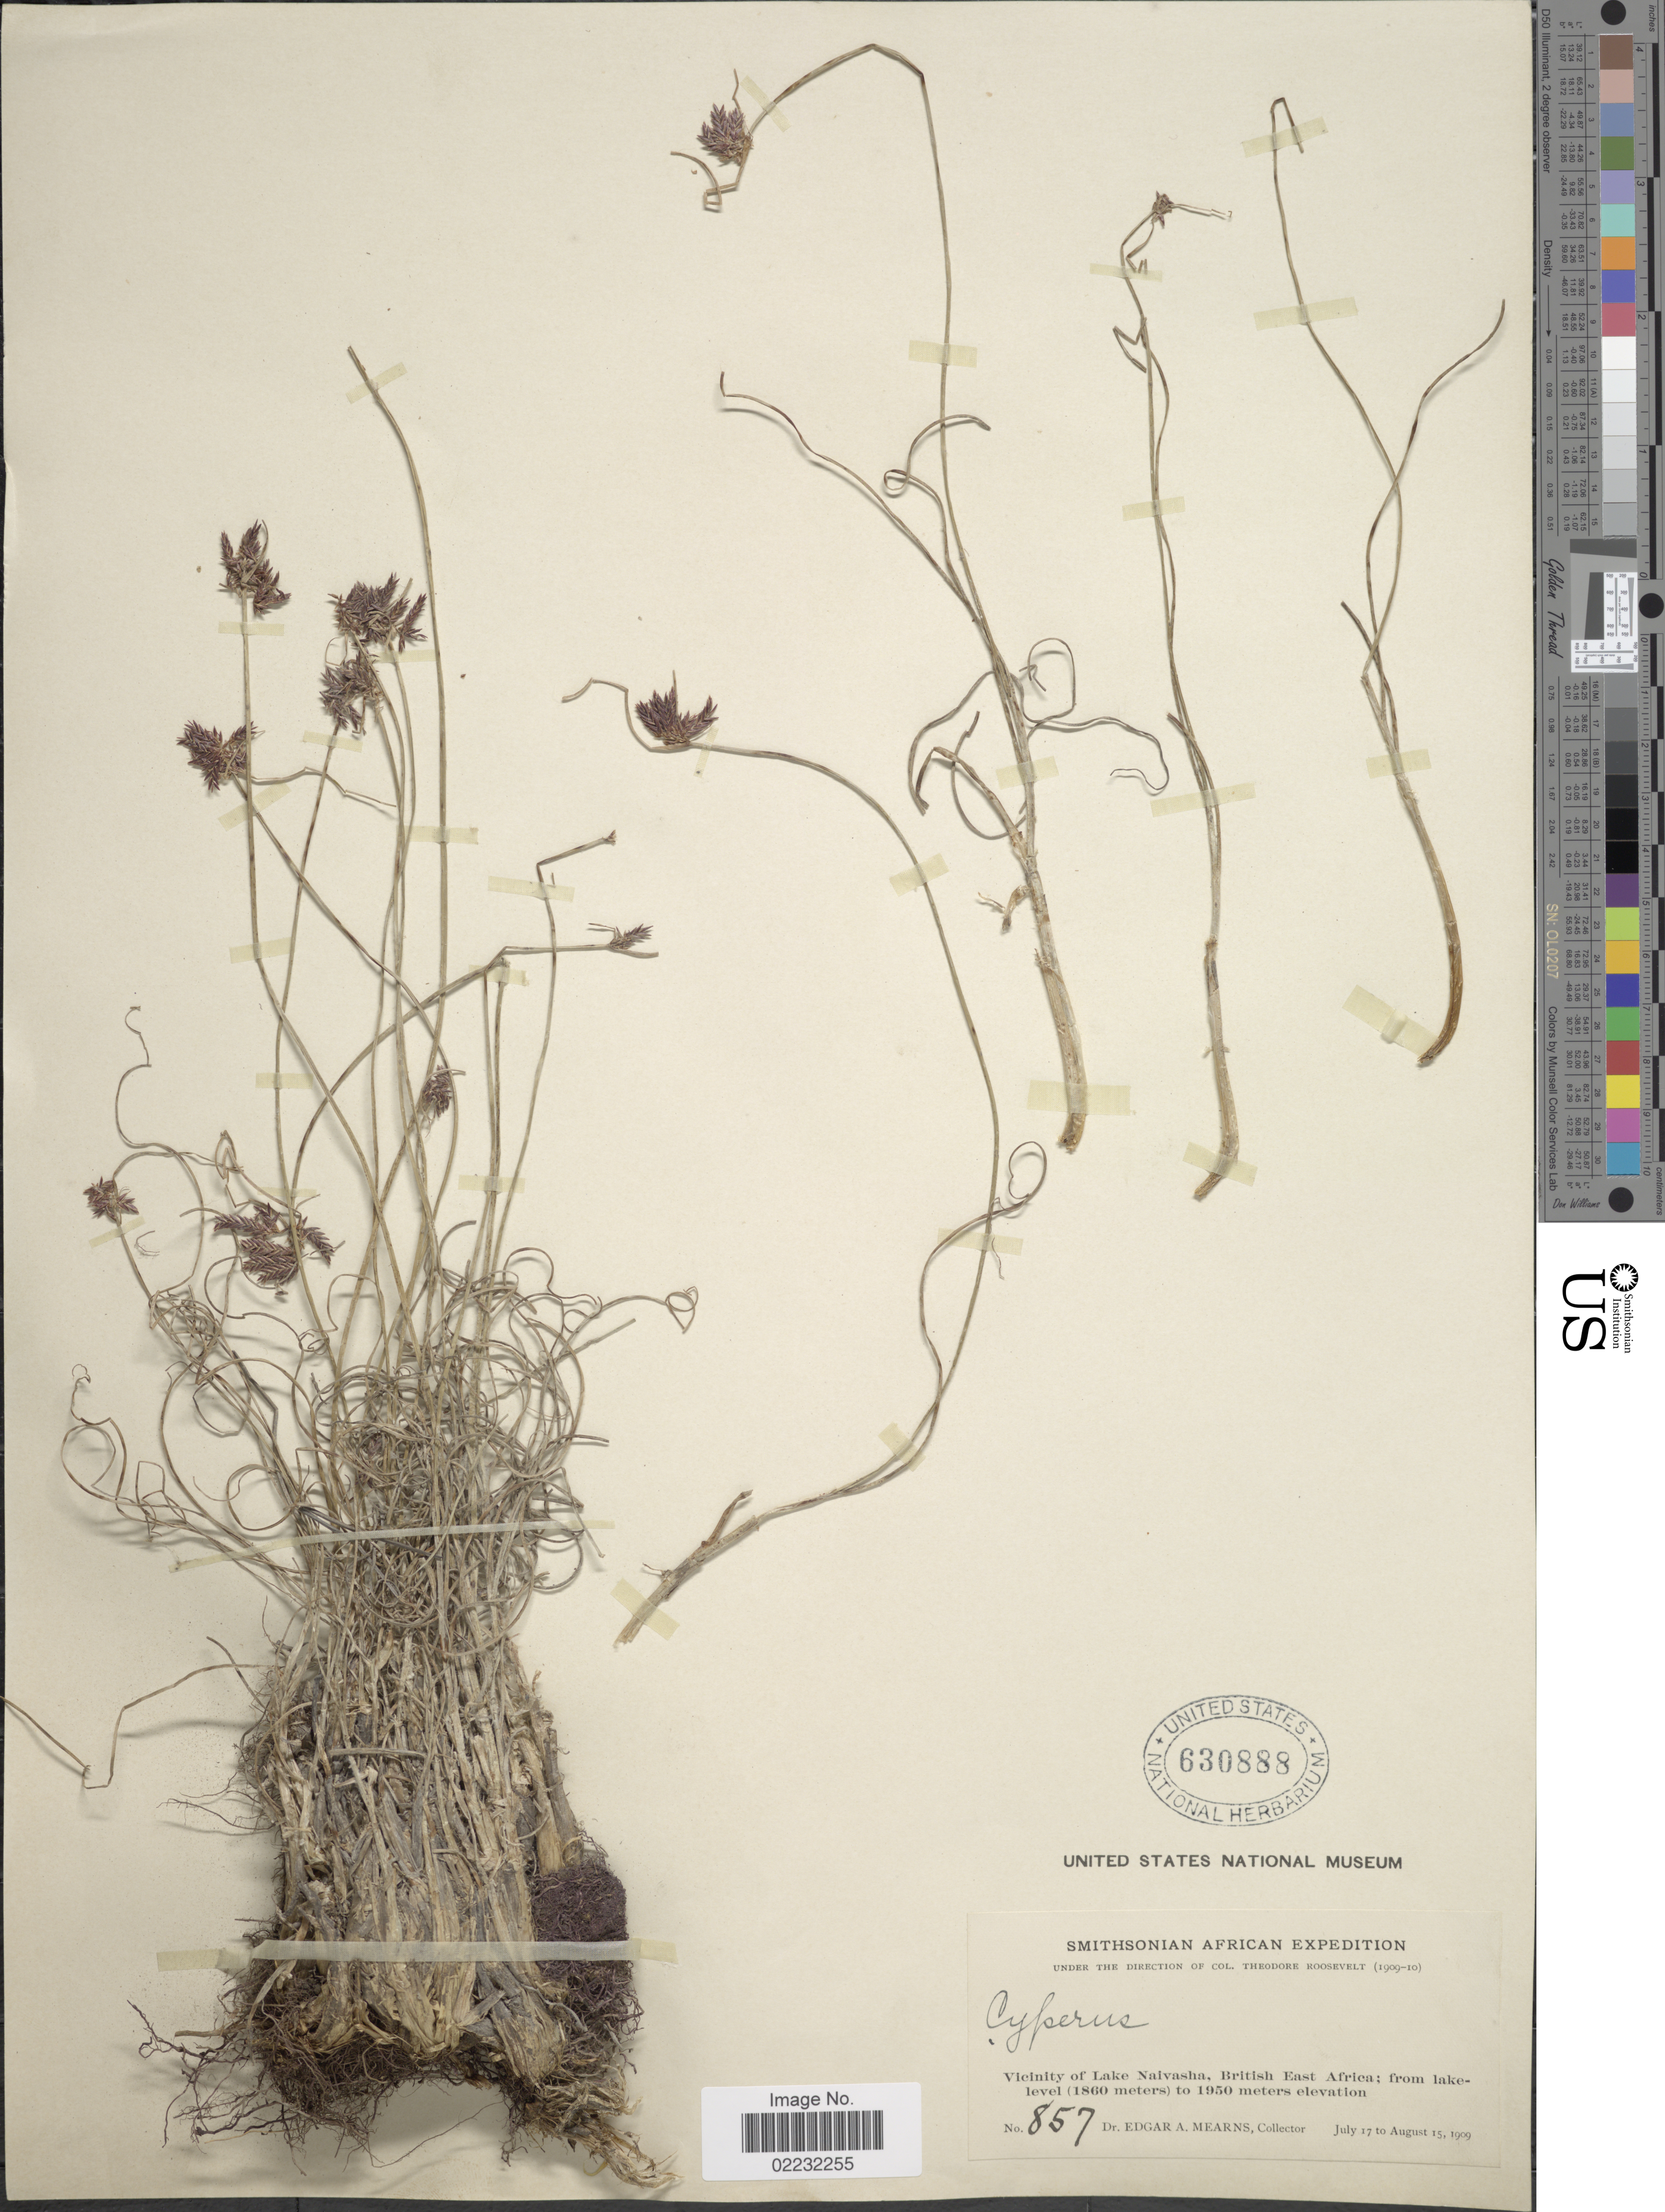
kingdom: Plantae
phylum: Tracheophyta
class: Liliopsida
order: Poales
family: Cyperaceae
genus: Cyperus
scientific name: Cyperus sp.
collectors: E. A. Mearns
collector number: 857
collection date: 1909-07-17/1909-08-15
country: Kenya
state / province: Nakuru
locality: Vicinity of Lake Naivasha, British East Africa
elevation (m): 1860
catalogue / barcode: US 630888